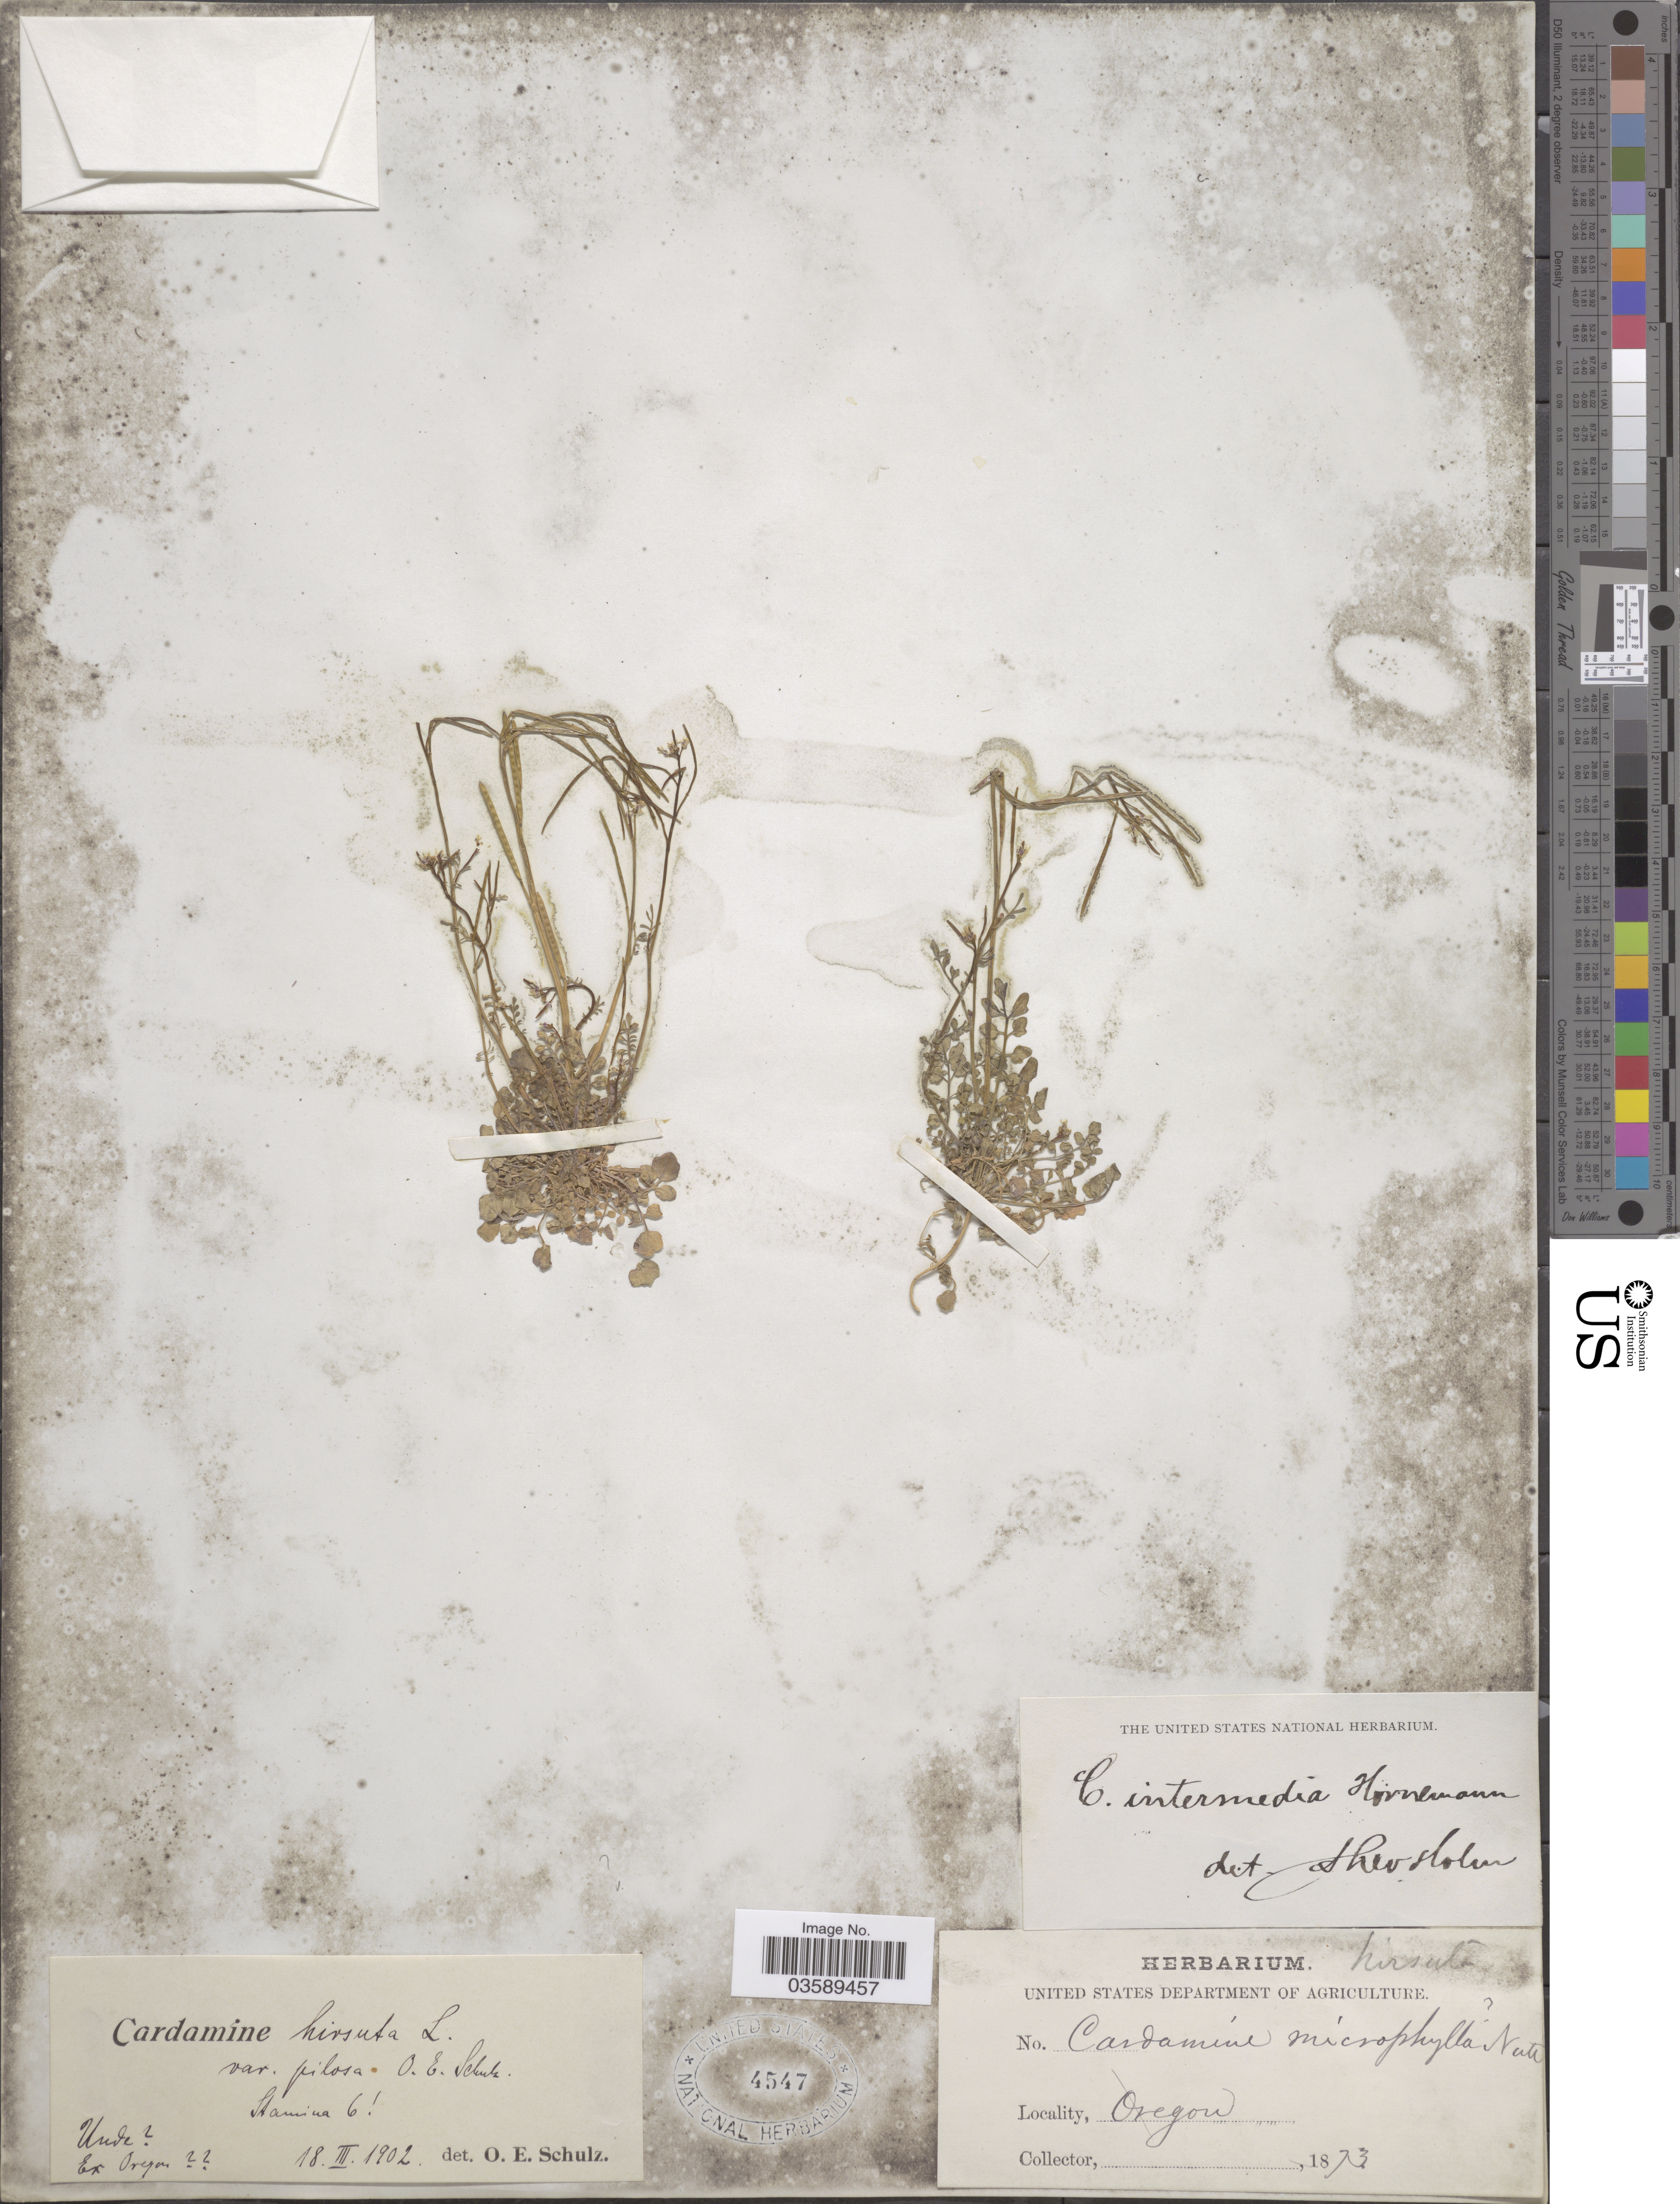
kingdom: Plantae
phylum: Tracheophyta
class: Magnoliopsida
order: Brassicales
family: Brassicaceae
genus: Cardamine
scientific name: Cardamine hirsuta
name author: L.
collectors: Facchini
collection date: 1873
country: United States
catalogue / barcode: US 4547